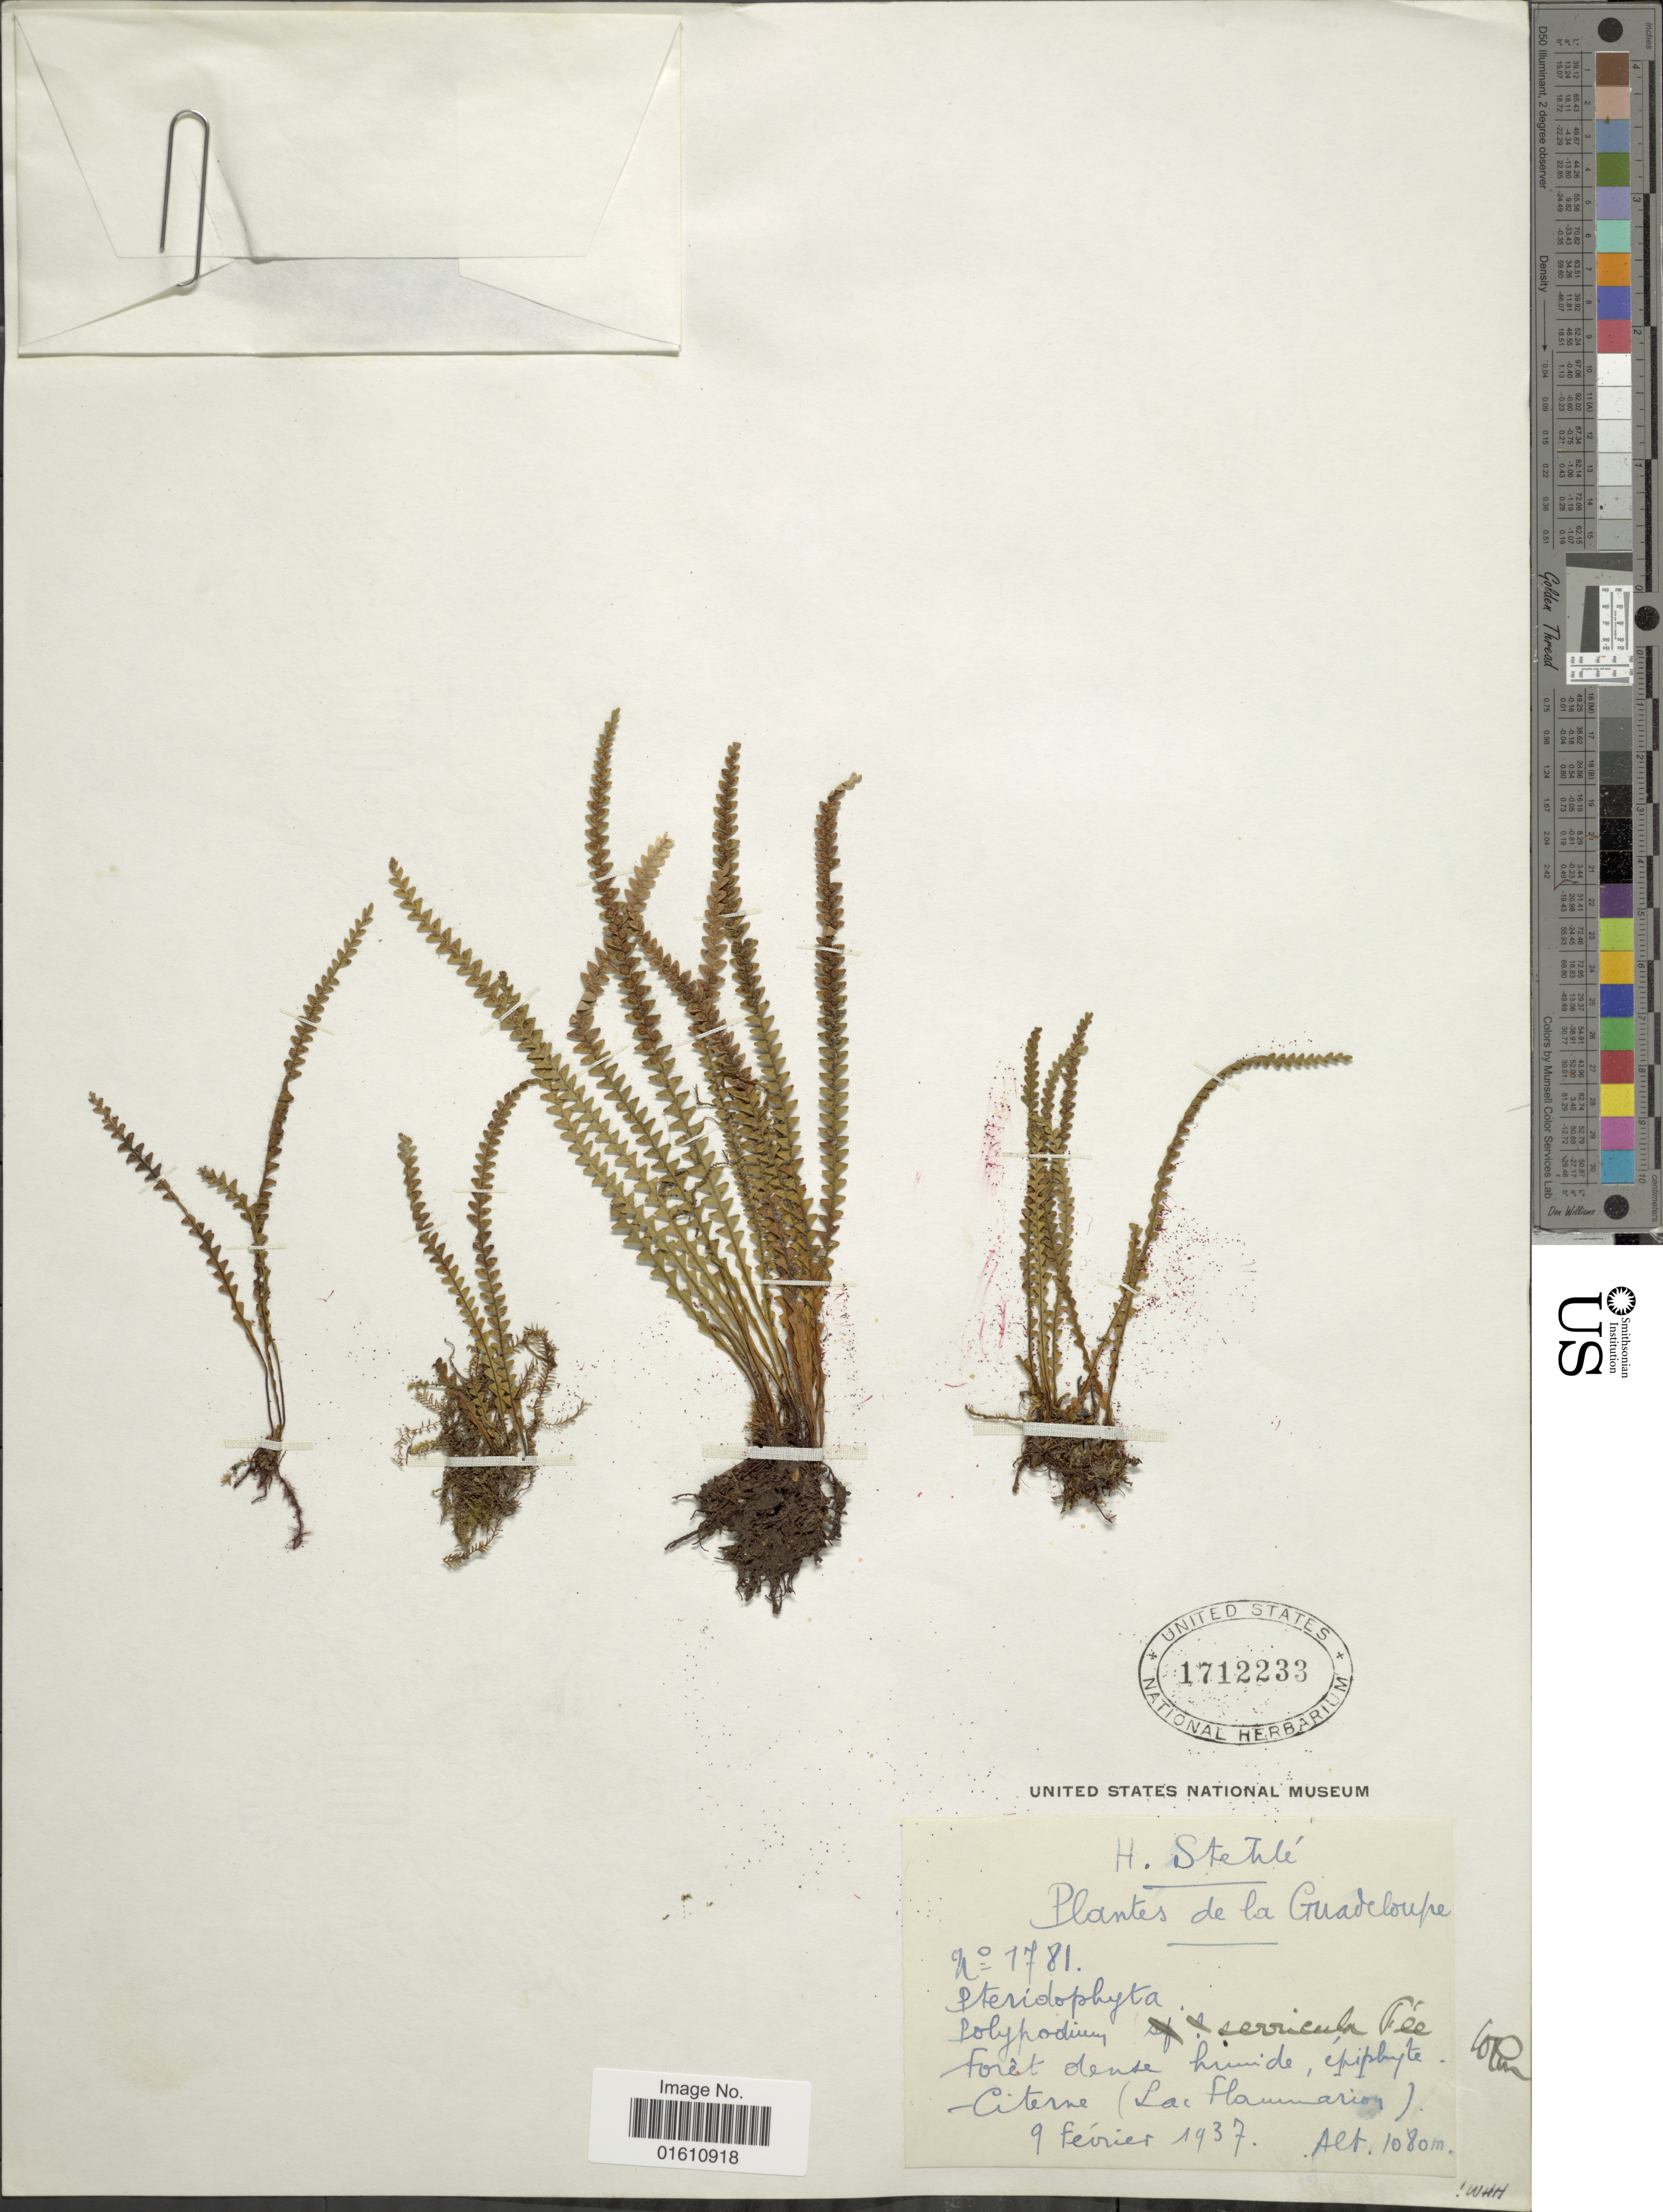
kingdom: Plantae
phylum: Tracheophyta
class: Polypodiopsida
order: Polypodiales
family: Polypodiaceae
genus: Moranopteris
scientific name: Moranopteris serricula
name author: (Fée) R. Y. Hirai & J. Prado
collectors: A. Stehle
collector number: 1781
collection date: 1937-02-09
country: Guadeloupe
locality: Foret dense humide, epiphyte Citerne (Lac Flaumarion) [interpreted]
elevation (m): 1080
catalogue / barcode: US 1712233